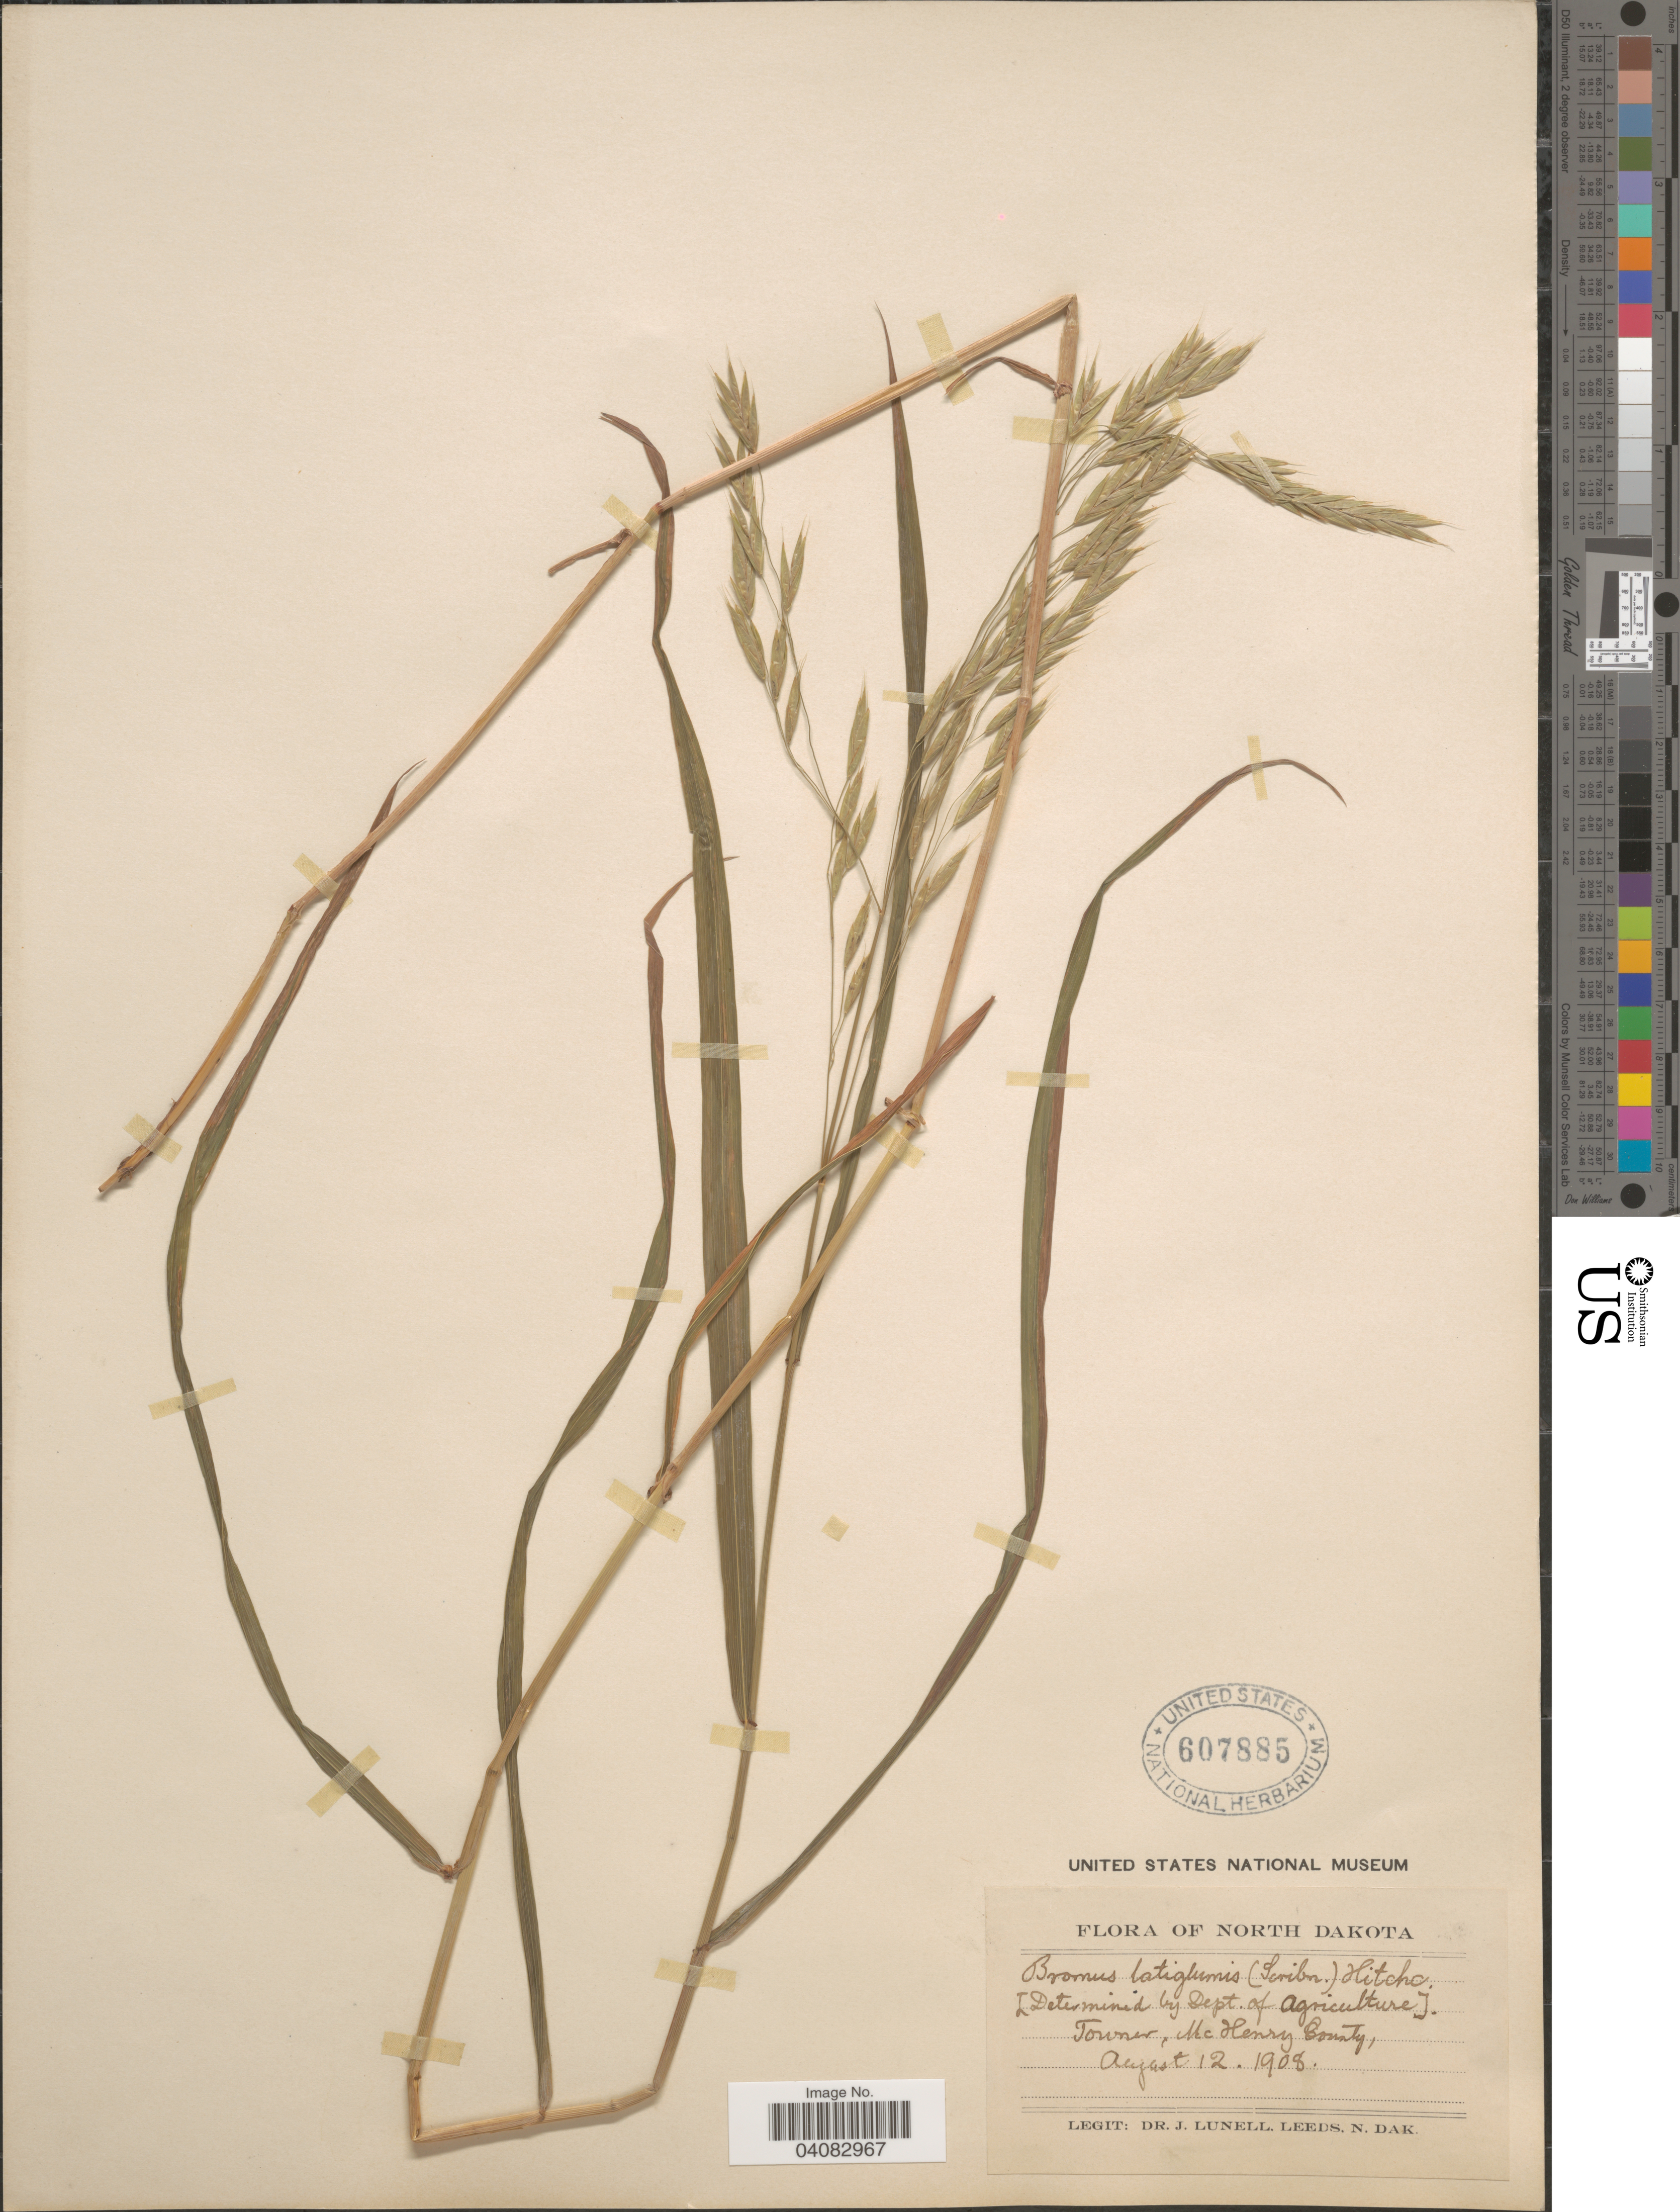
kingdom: Plantae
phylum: Tracheophyta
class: Liliopsida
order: Poales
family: Poaceae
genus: Bromus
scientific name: Bromus latiglumis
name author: (Scribn. ex Shear) Hitchc.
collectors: J. Lunell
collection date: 1908-08-12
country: United States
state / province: North Dakota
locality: Towner, McHenry County.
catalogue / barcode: US 607885